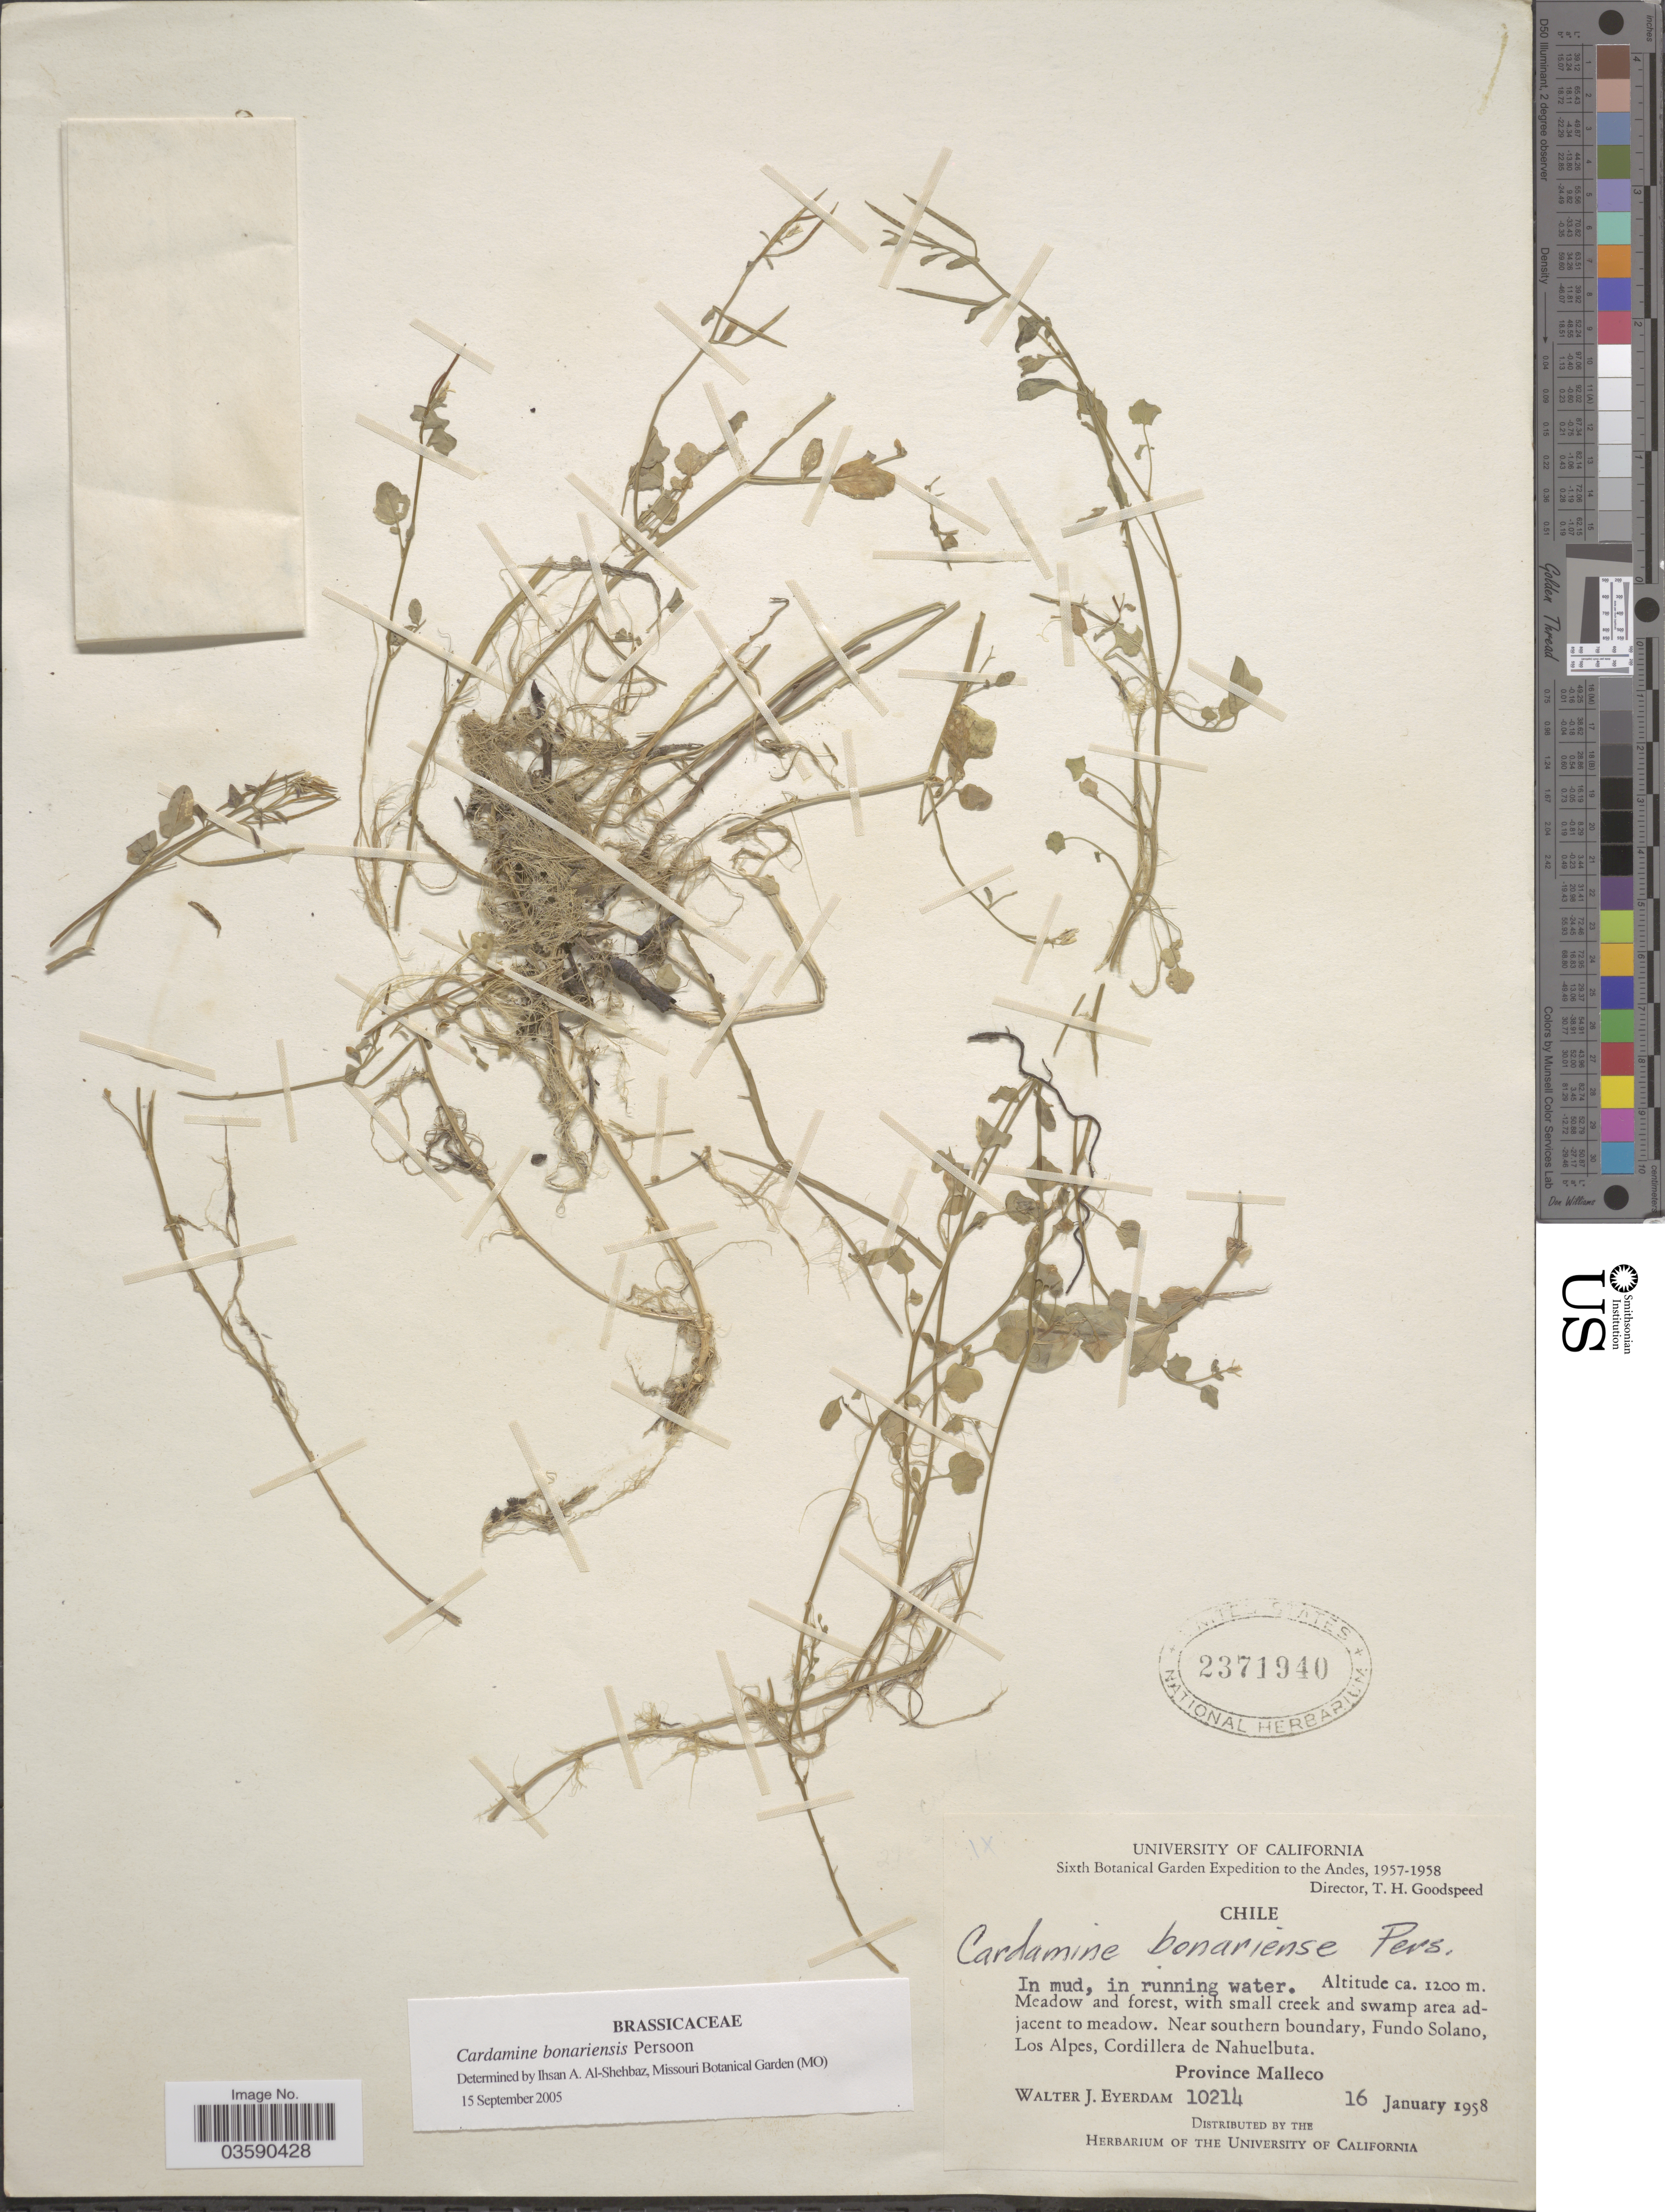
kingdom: Plantae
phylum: Tracheophyta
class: Magnoliopsida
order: Brassicales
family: Brassicaceae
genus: Cardamine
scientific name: Cardamine bonariensis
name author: Pers.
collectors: W. J. Eyerdam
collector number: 10214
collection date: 1958-01-16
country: Chile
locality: The Andes. Near southern boundary, Fundo Solano, Los Alpes, Cordillera de Nahuelbuta. Province Malleco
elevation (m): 1200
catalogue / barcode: US 2371940